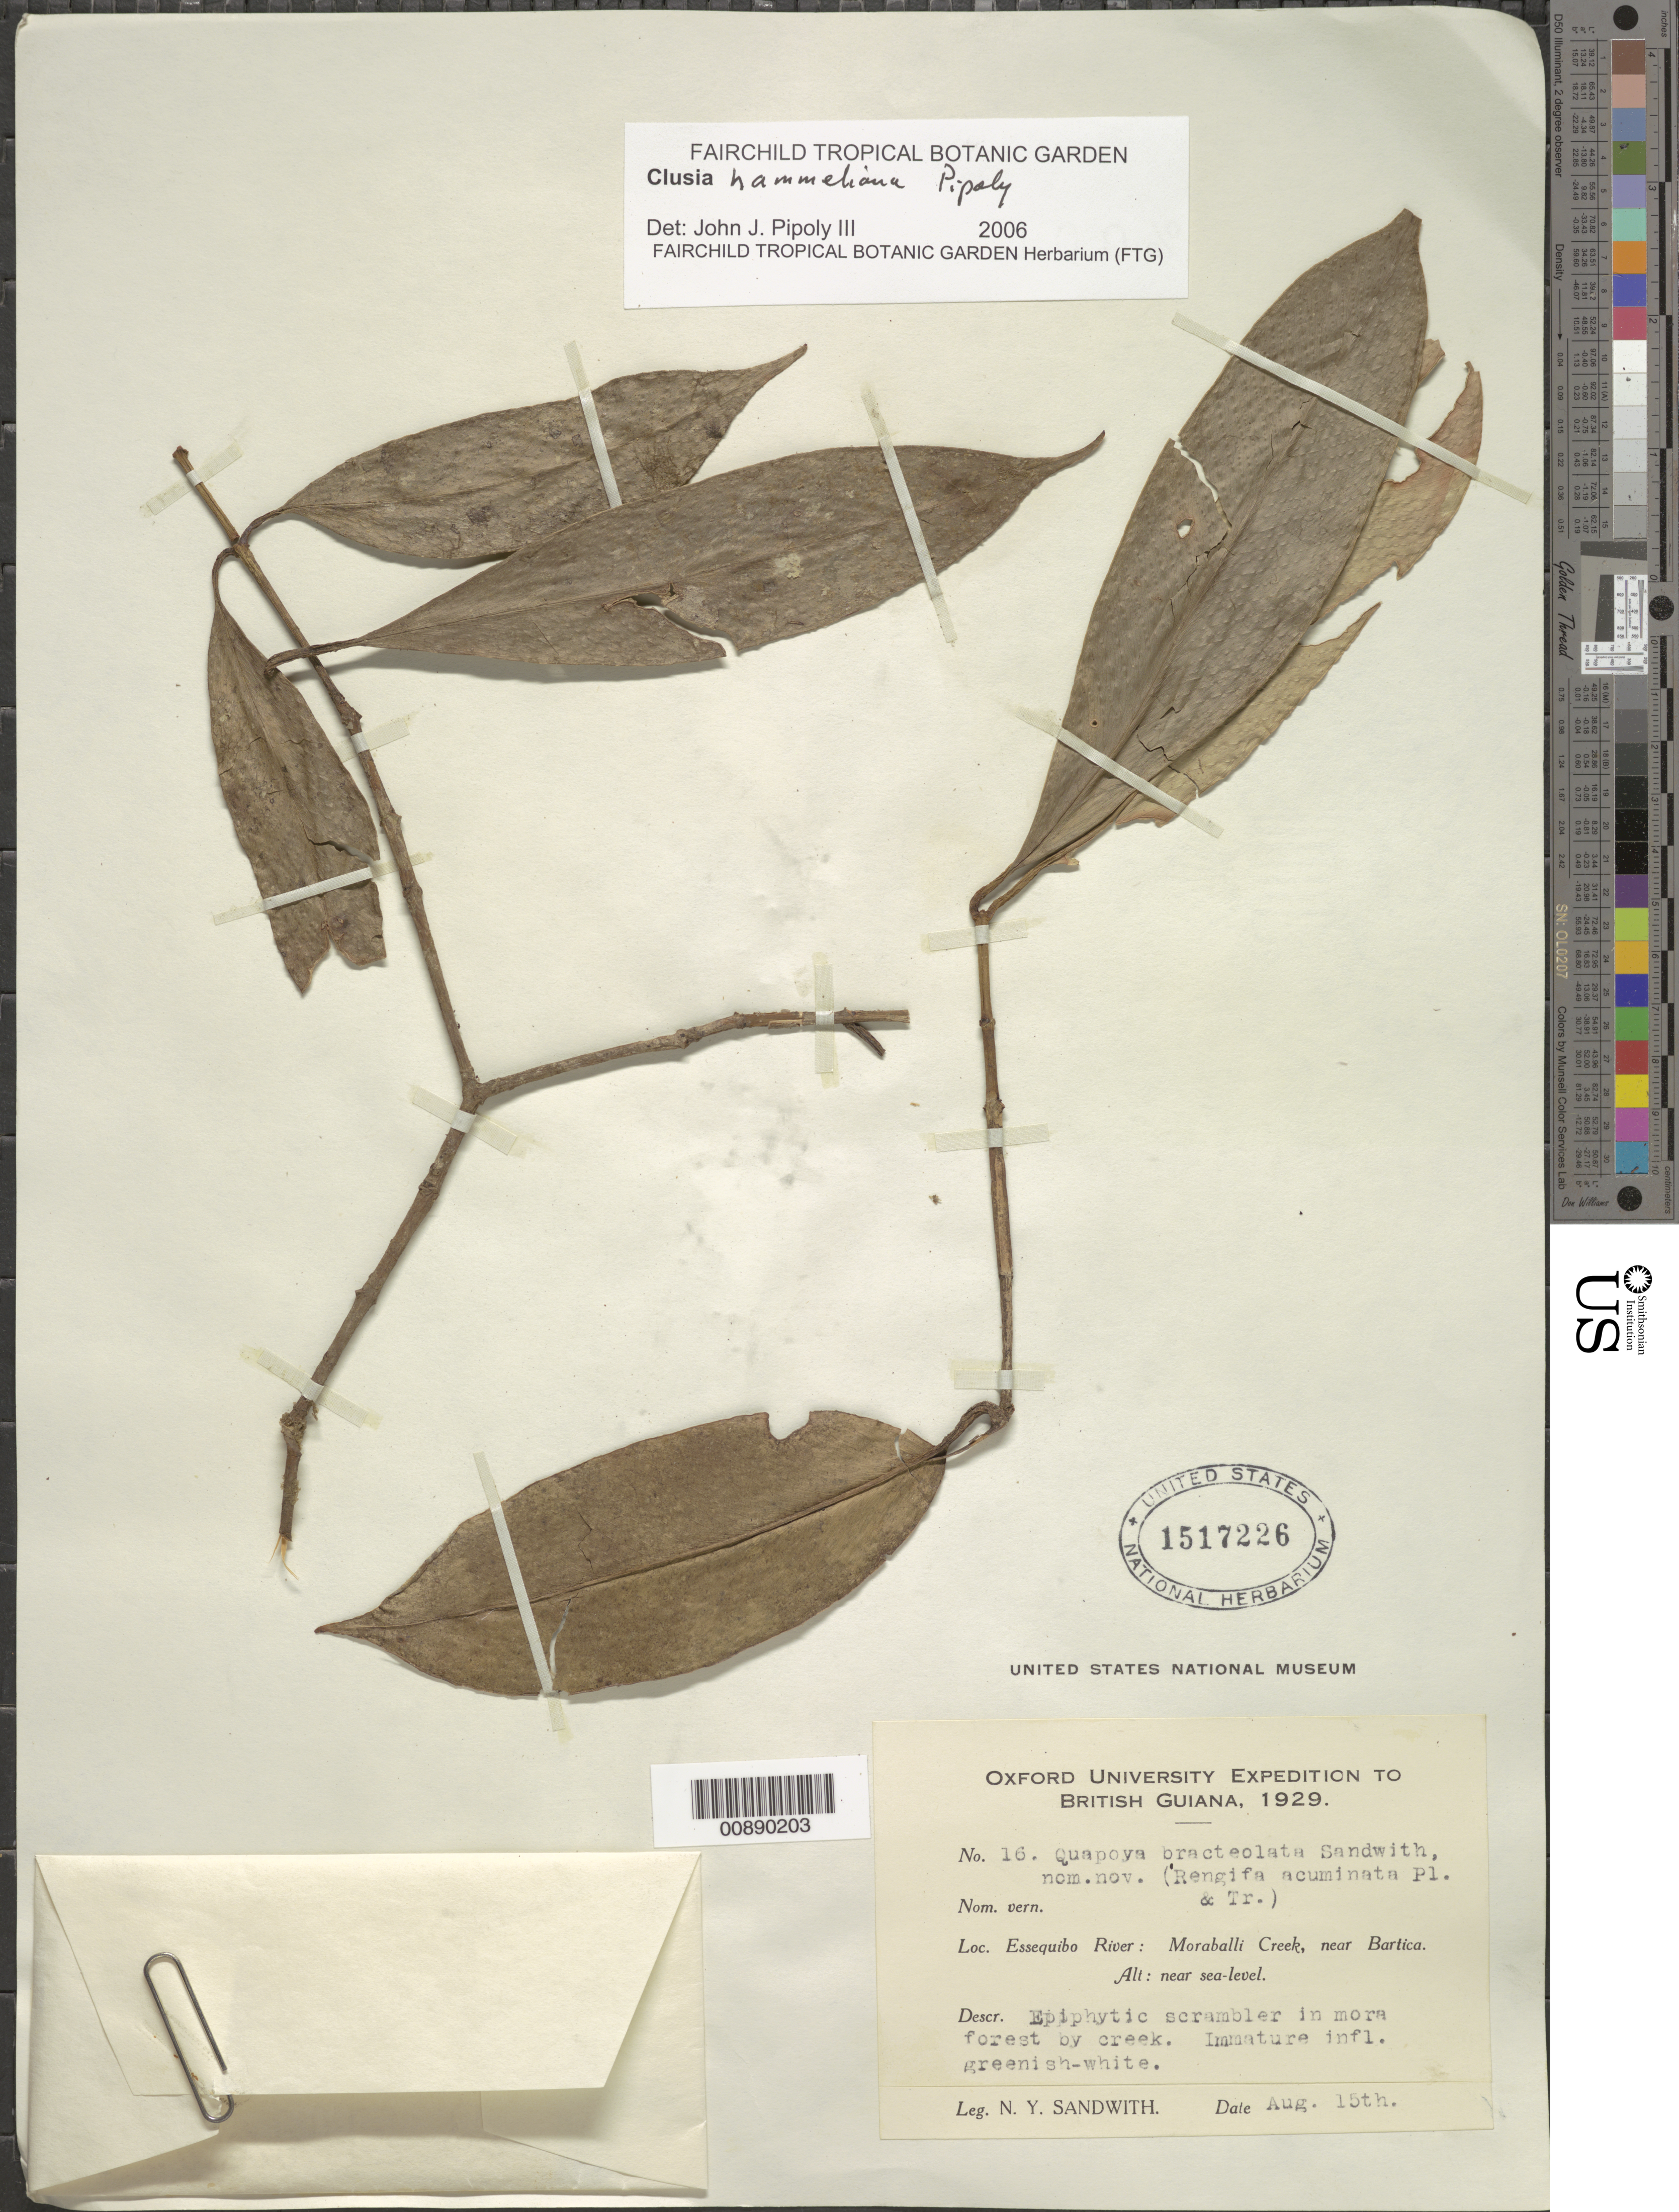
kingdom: Plantae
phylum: Tracheophyta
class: Magnoliopsida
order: Malpighiales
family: Clusiaceae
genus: Clusia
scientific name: Clusia hammeliana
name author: Pipoly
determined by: Pipoly, J. J., III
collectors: N. Y. Sandwith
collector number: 16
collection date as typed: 15-Aug-29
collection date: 1929-08-15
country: Guyana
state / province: U. Demerara-Berbice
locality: Moraballi Creek, Essequibo R., near Bartica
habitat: Mora forest by creek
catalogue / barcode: US 1517226